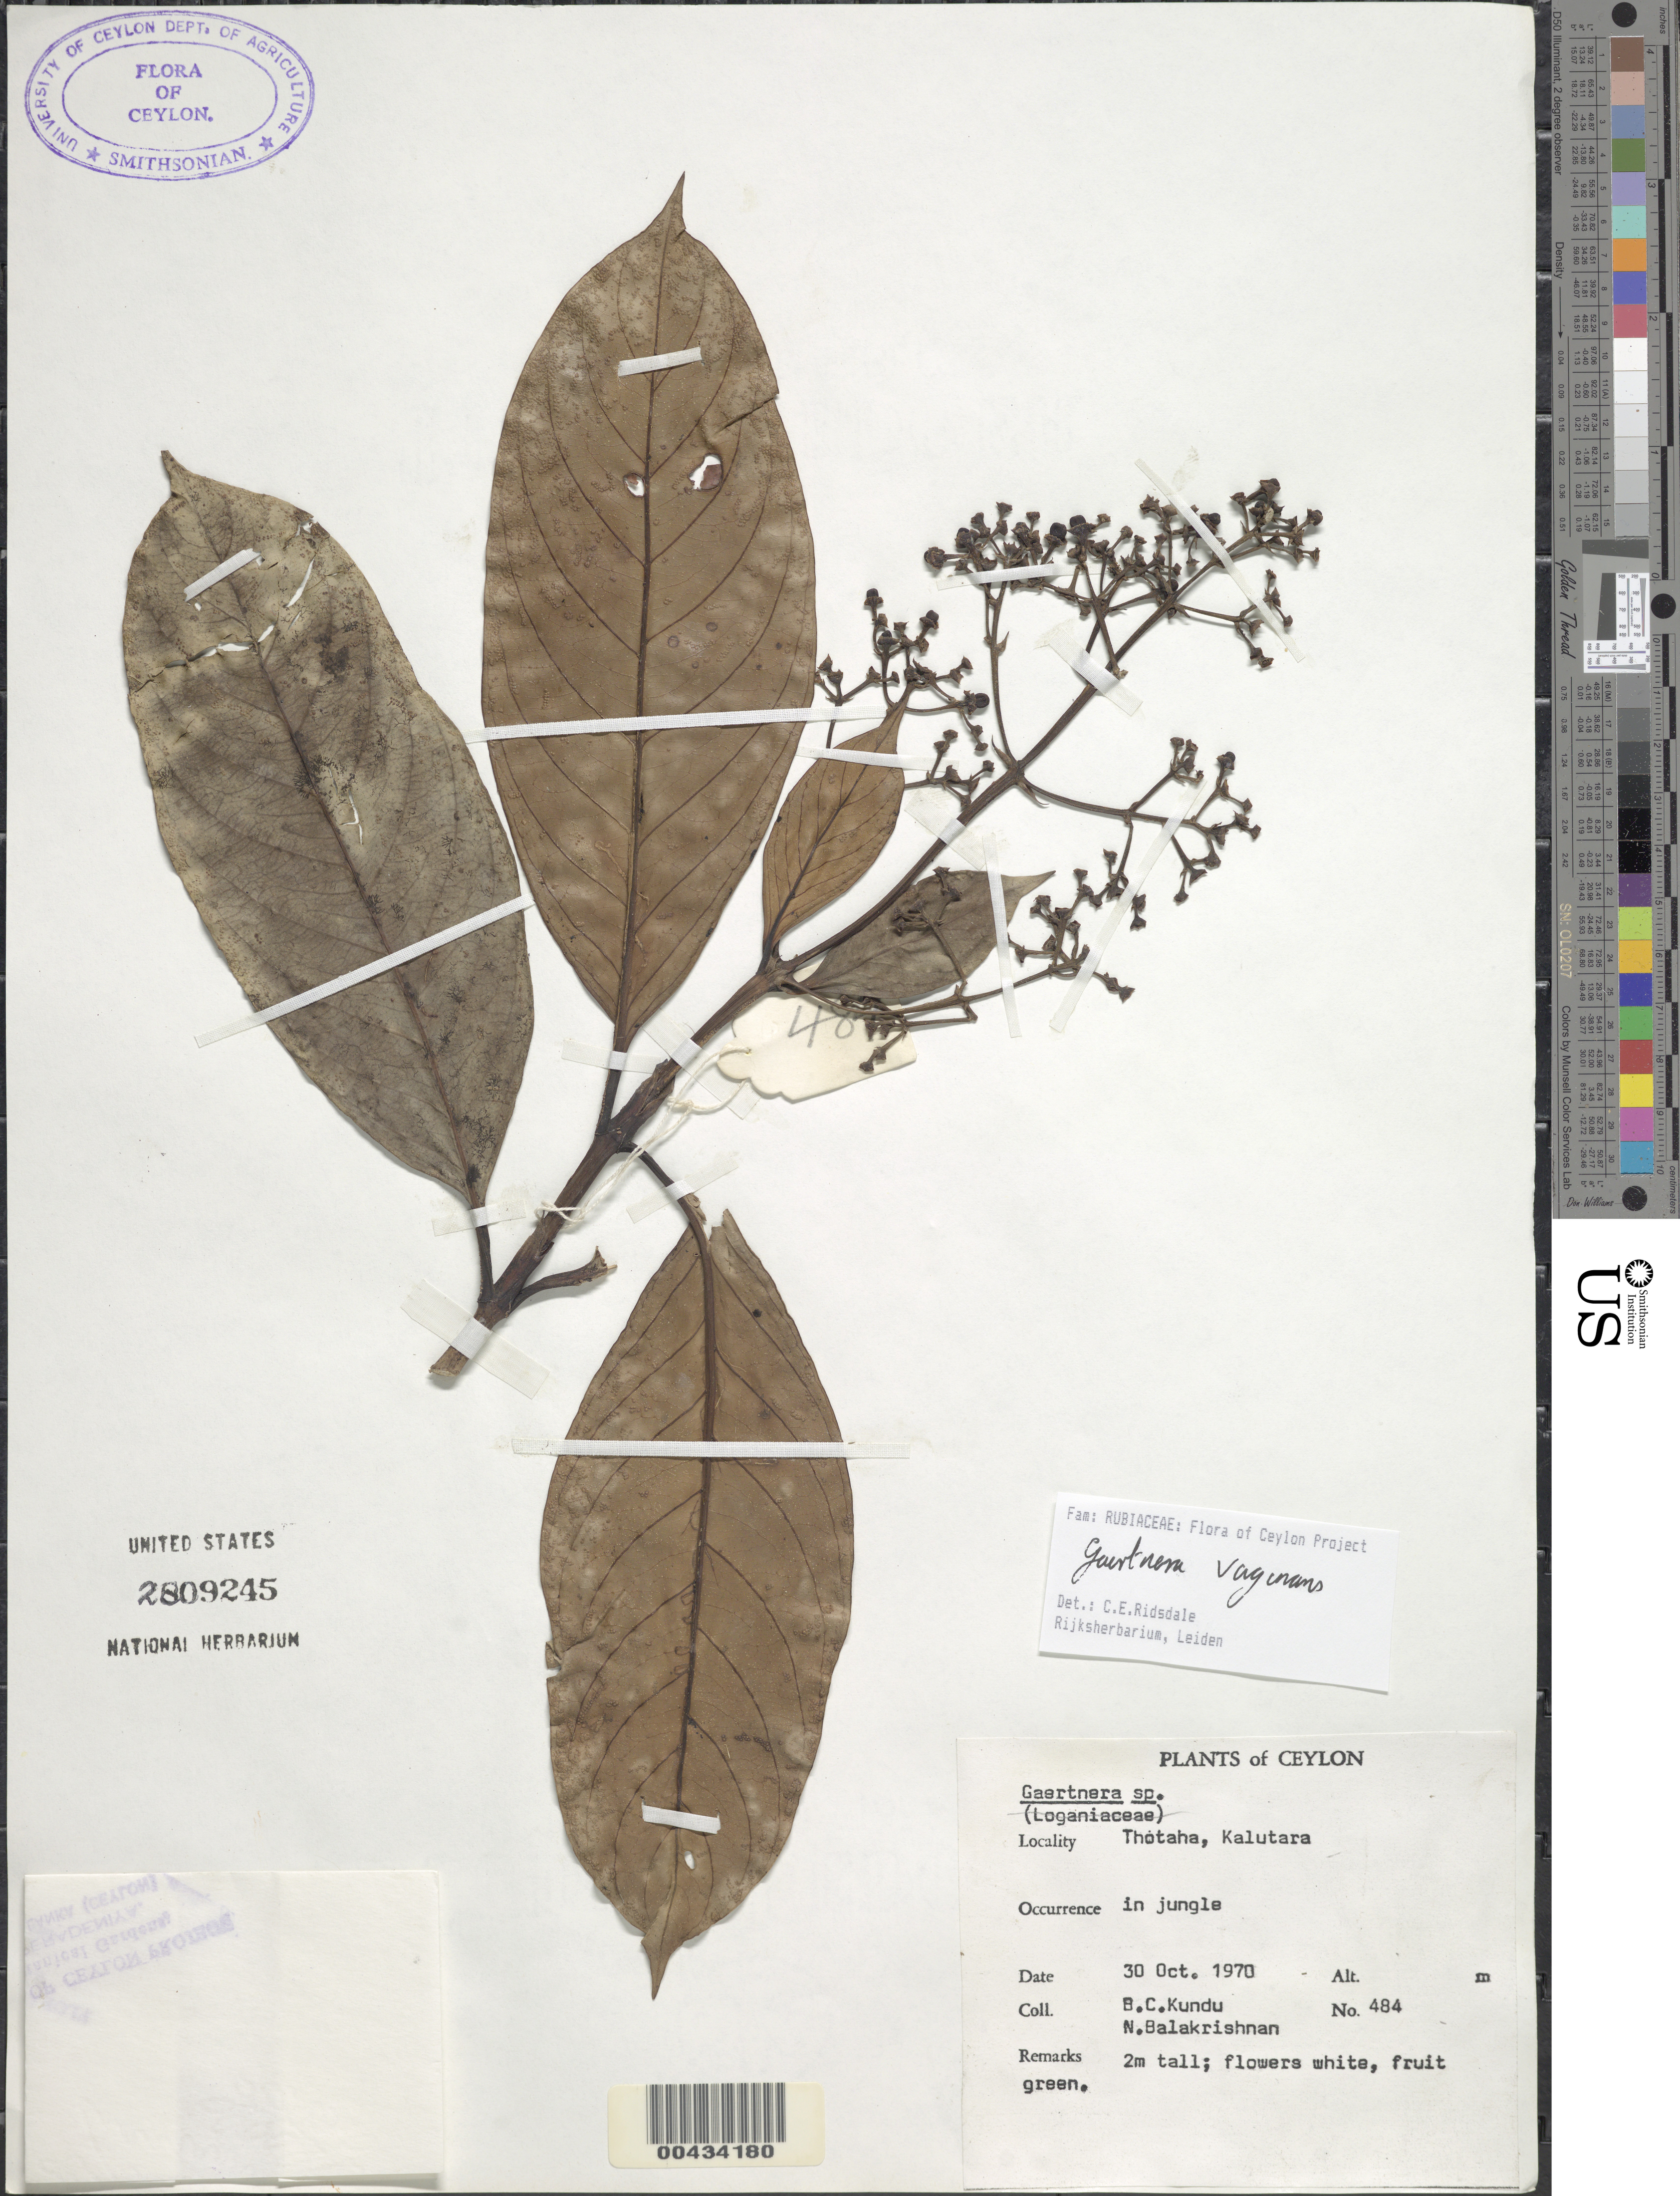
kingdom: Plantae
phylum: Tracheophyta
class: Magnoliopsida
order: Gentianales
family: Rubiaceae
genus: Gaertnera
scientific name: Gaertnera vaginans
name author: (DC.) Merr.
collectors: B. C. Kundu & N. Balakrishnan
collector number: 484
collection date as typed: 30 Oct 1970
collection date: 1970-10-30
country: Sri Lanka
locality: Thotaha, Kalutara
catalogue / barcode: US 2809245